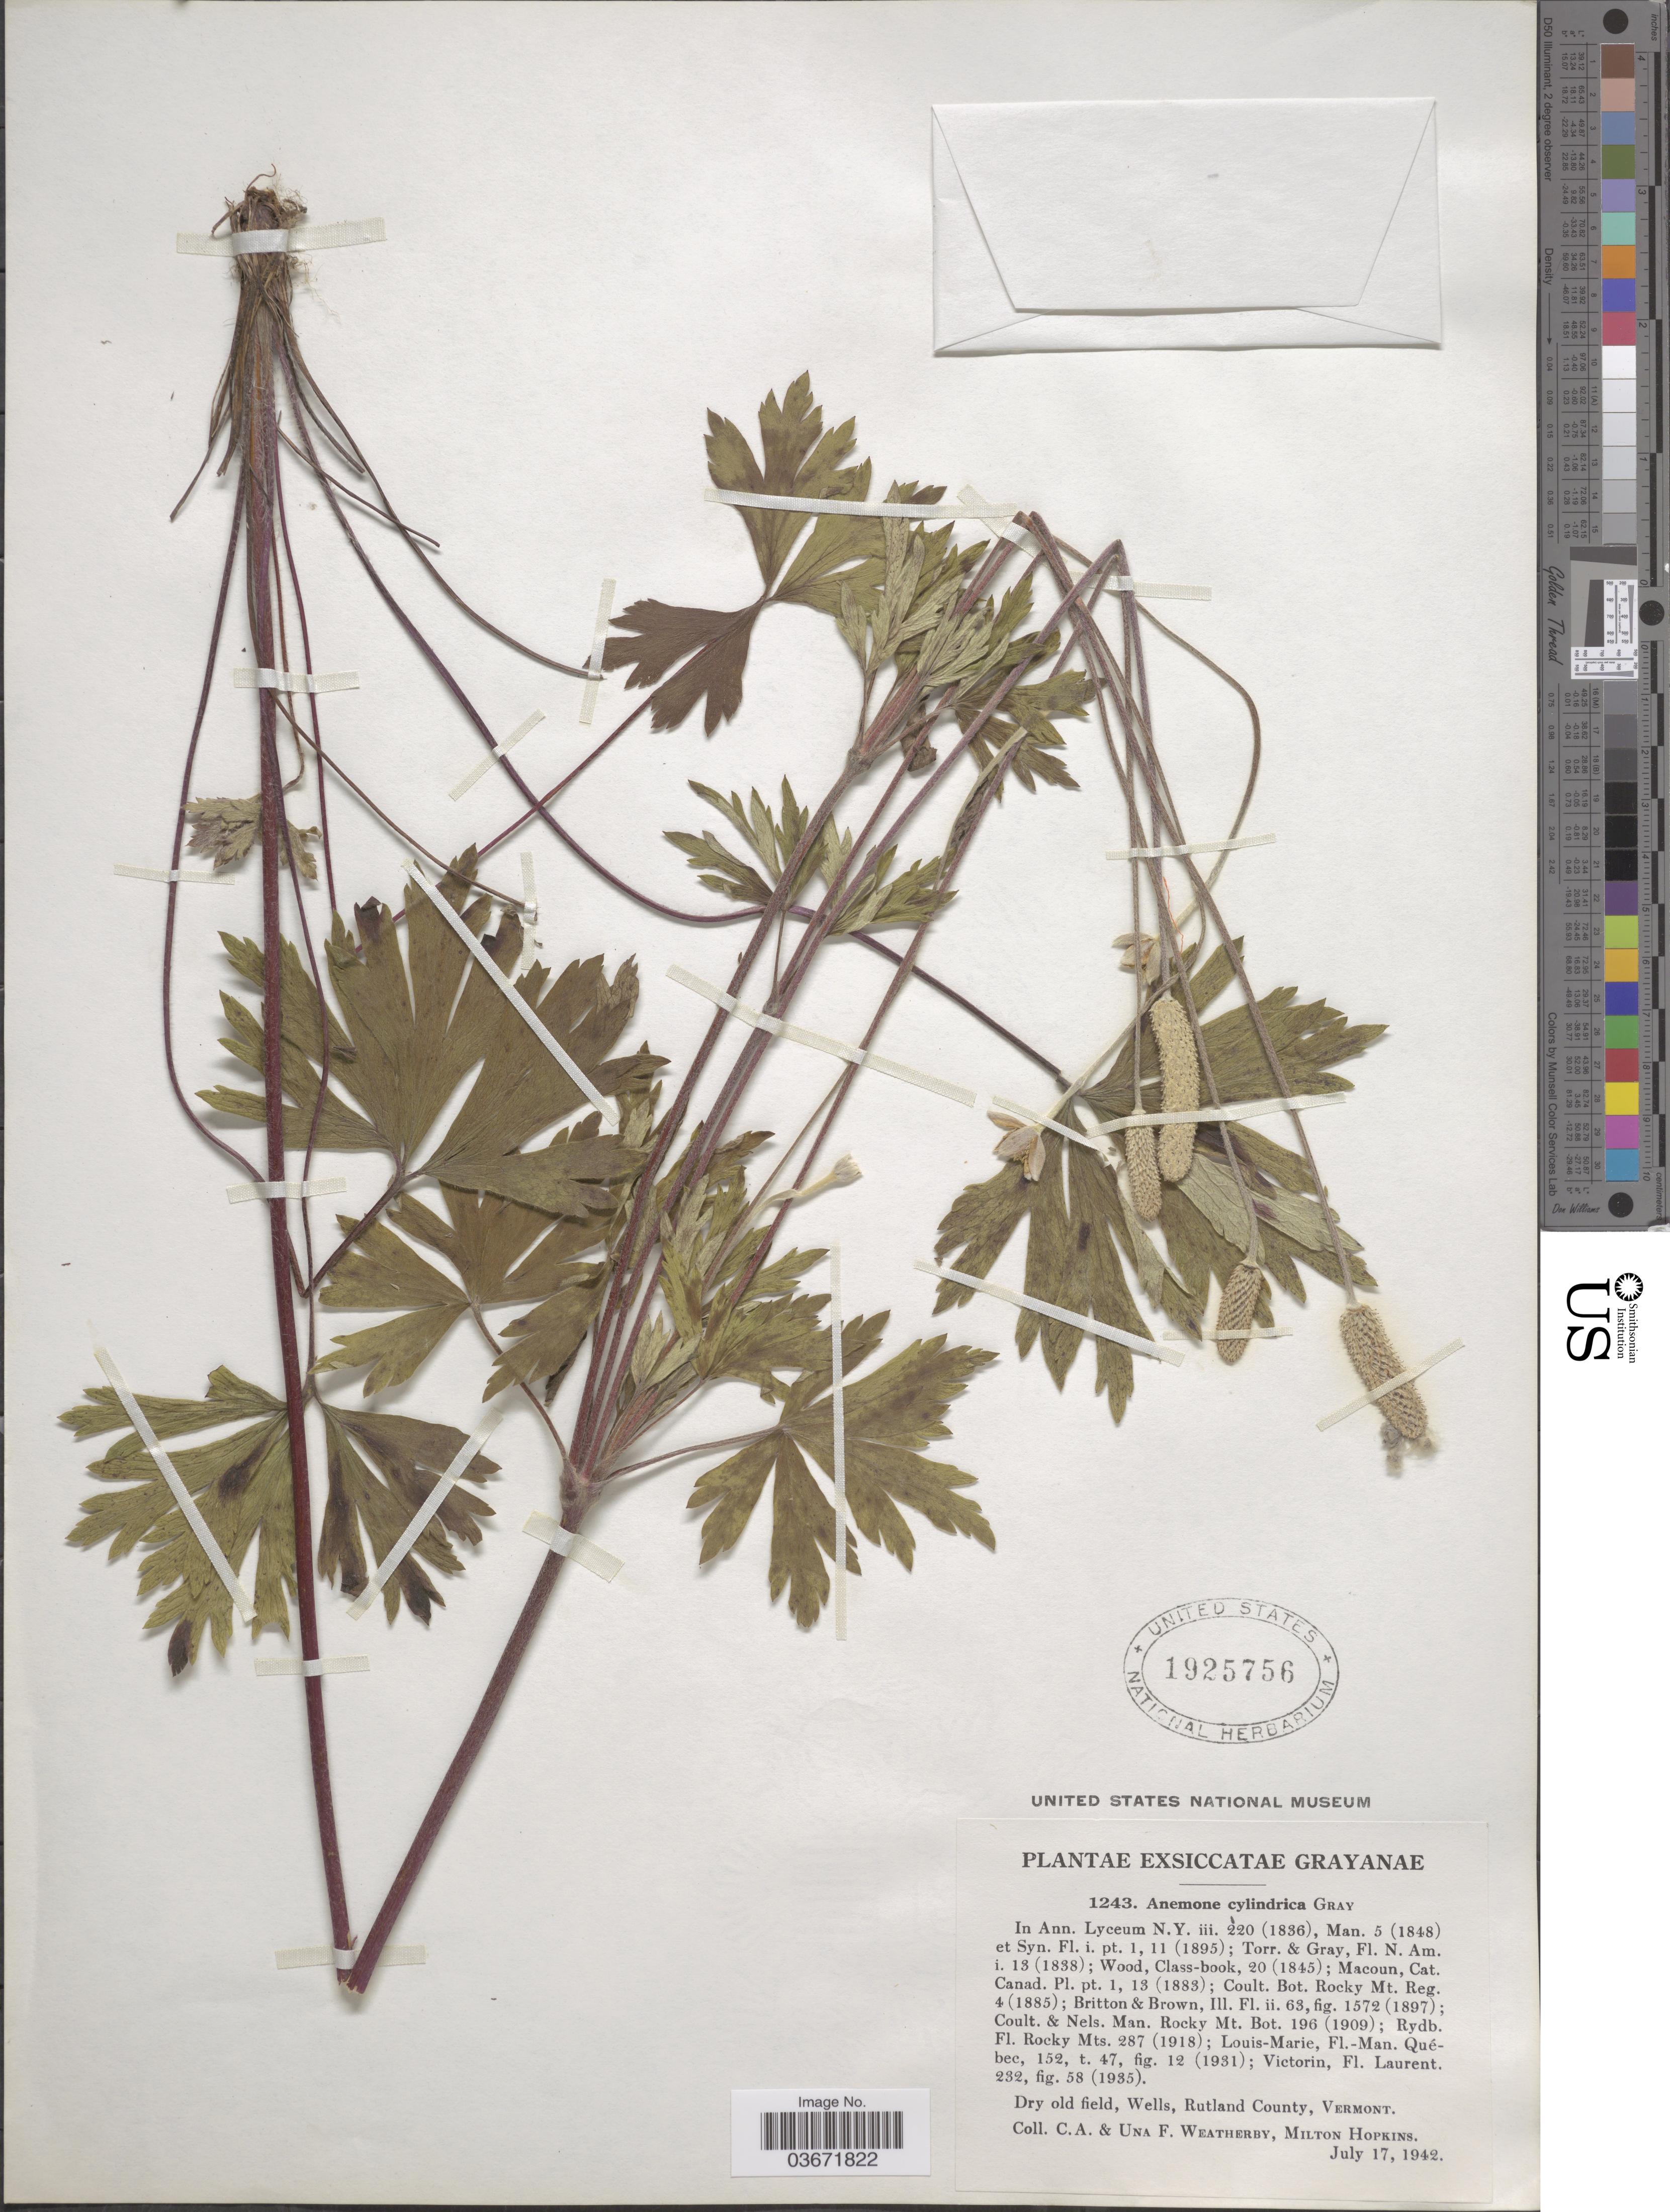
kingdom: Plantae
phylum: Tracheophyta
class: Magnoliopsida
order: Ranunculales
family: Ranunculaceae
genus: Anemone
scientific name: Anemone cylindrica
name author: A. Gray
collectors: C. A. Weatherby, U. Weatherby & M. Hopkins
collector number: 1243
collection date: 1942-07-17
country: United States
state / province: Vermont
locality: Wells, Rutland County.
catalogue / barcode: US 1925756